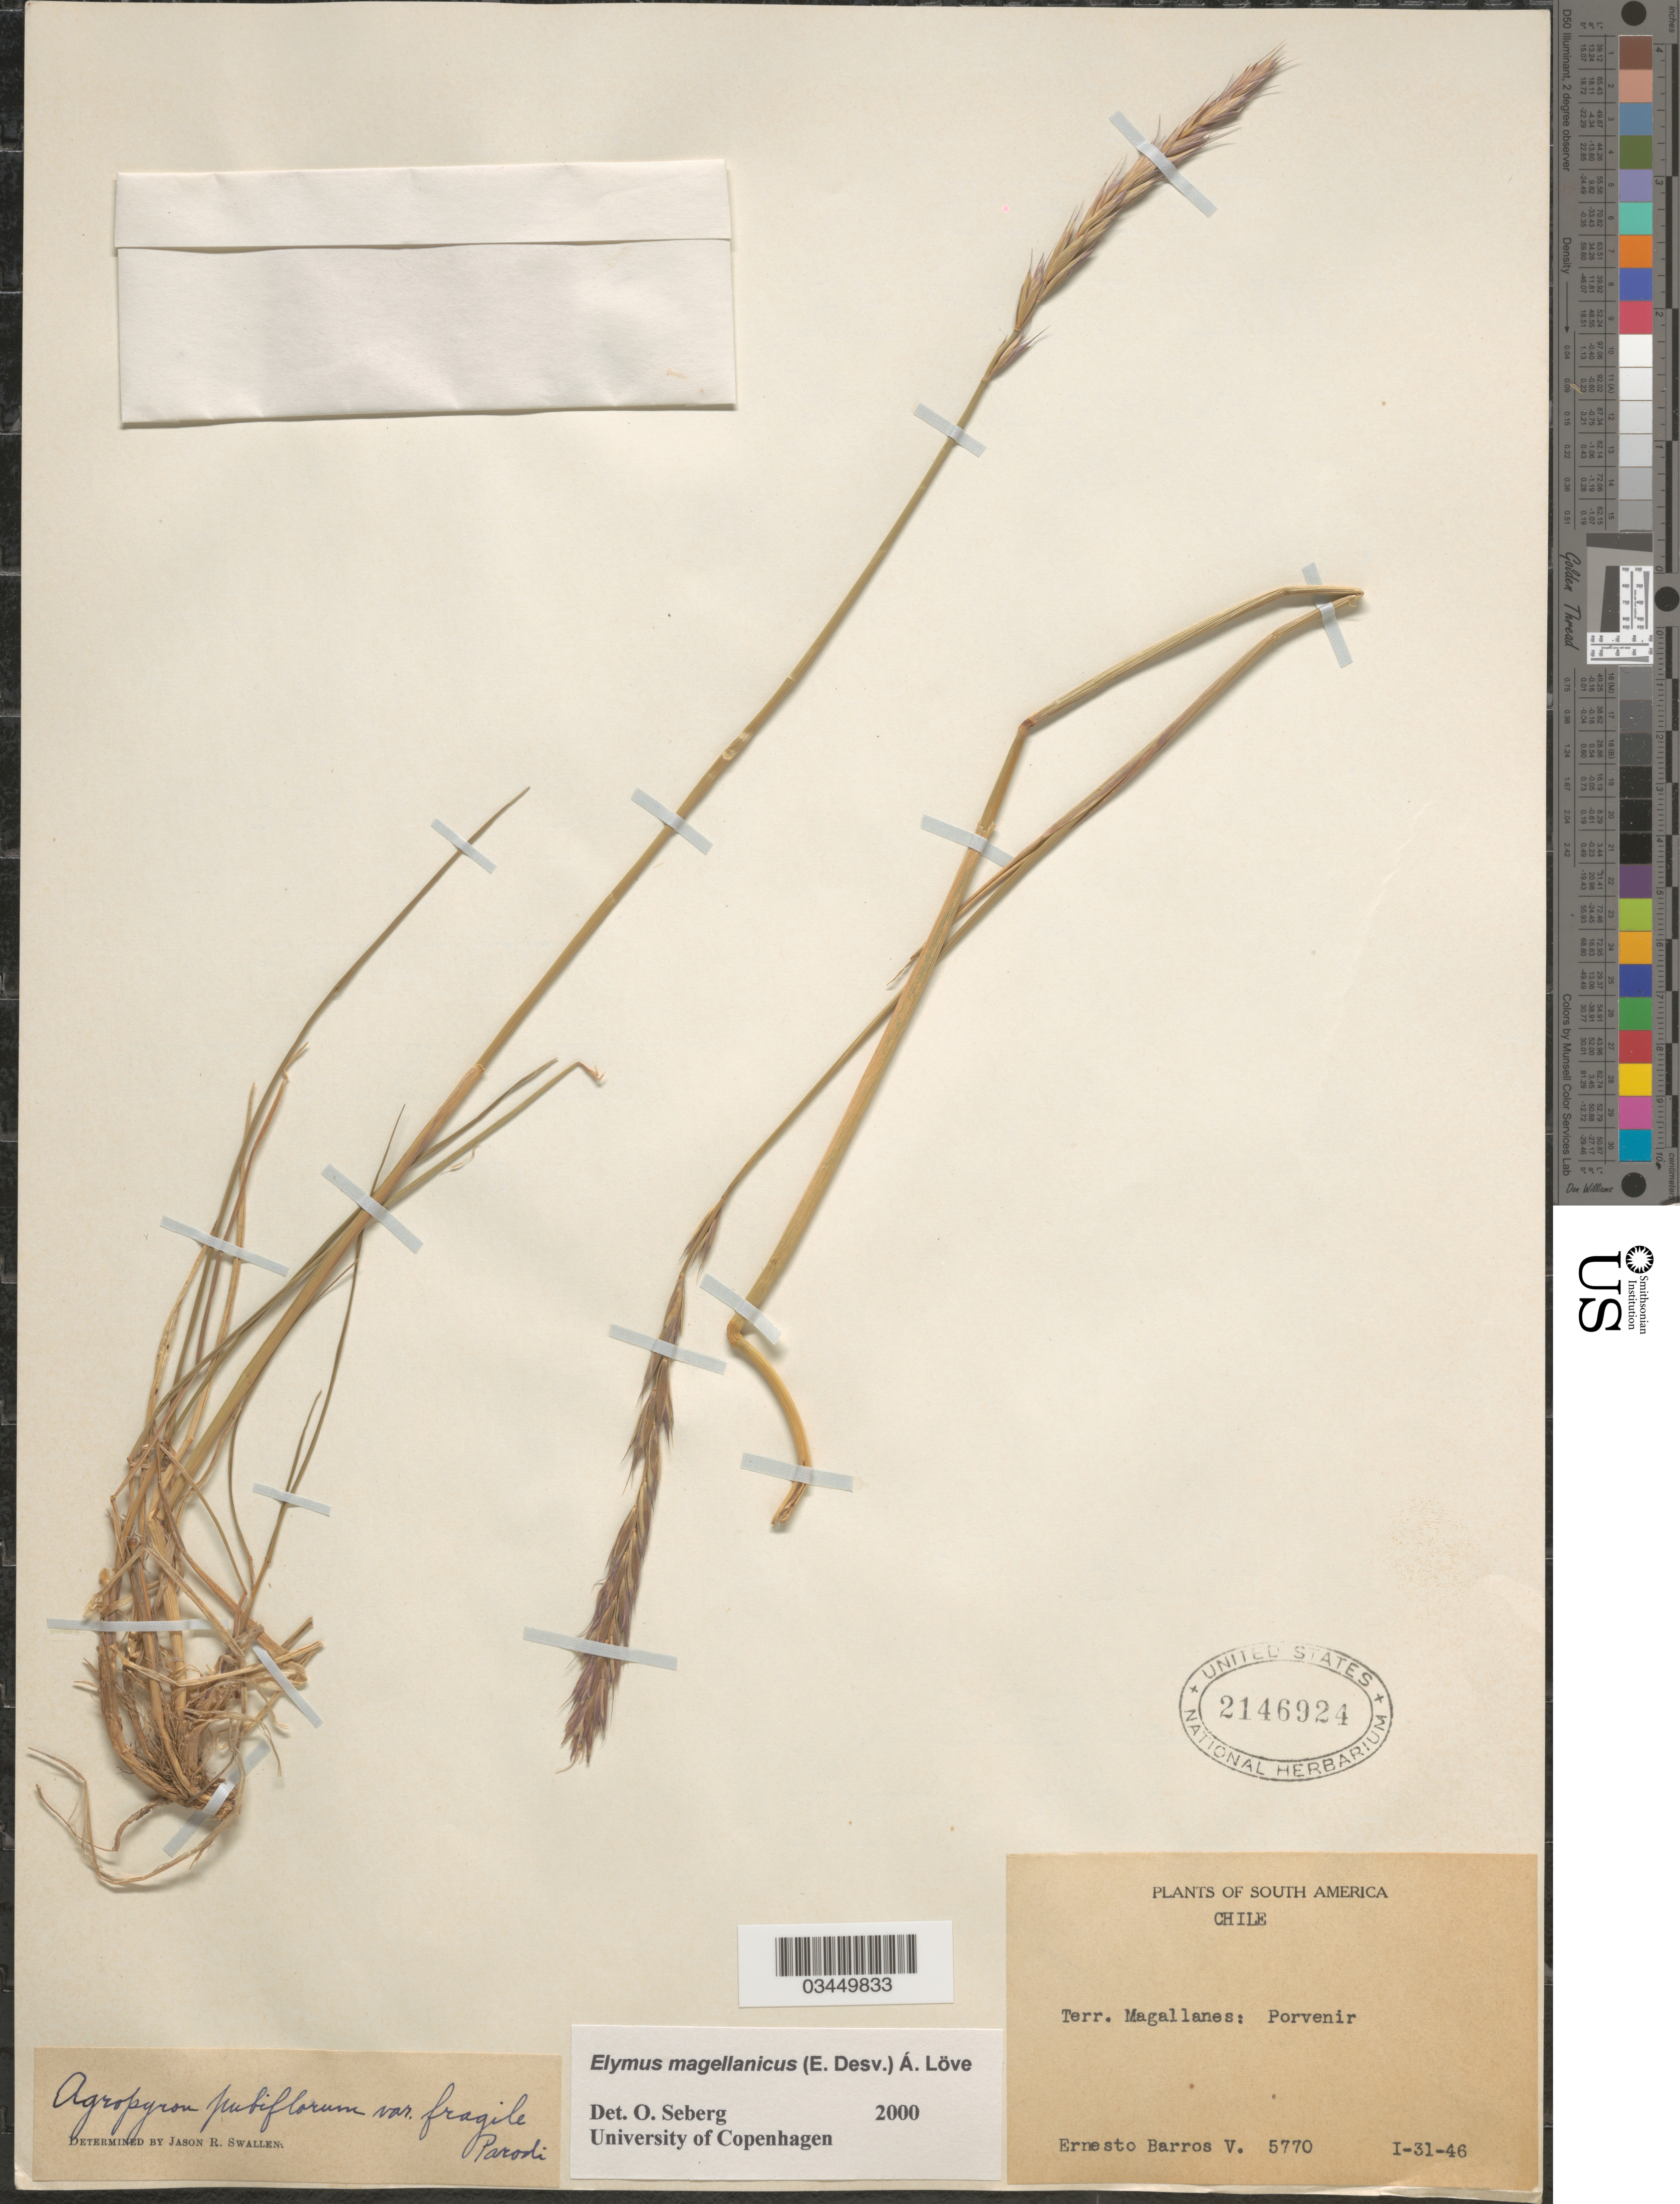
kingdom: Plantae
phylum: Tracheophyta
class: Liliopsida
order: Poales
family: Poaceae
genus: Elymus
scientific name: Elymus magellanicus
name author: (É. Desv.) Á. Löve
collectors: E. Barros V.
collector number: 5770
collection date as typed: Transcribed d/m/y: 31/1/46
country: Chile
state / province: Magallanes y de la Antártica Chilena (XII)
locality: Terr. Magallanes: Porvenir.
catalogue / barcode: US 2146924